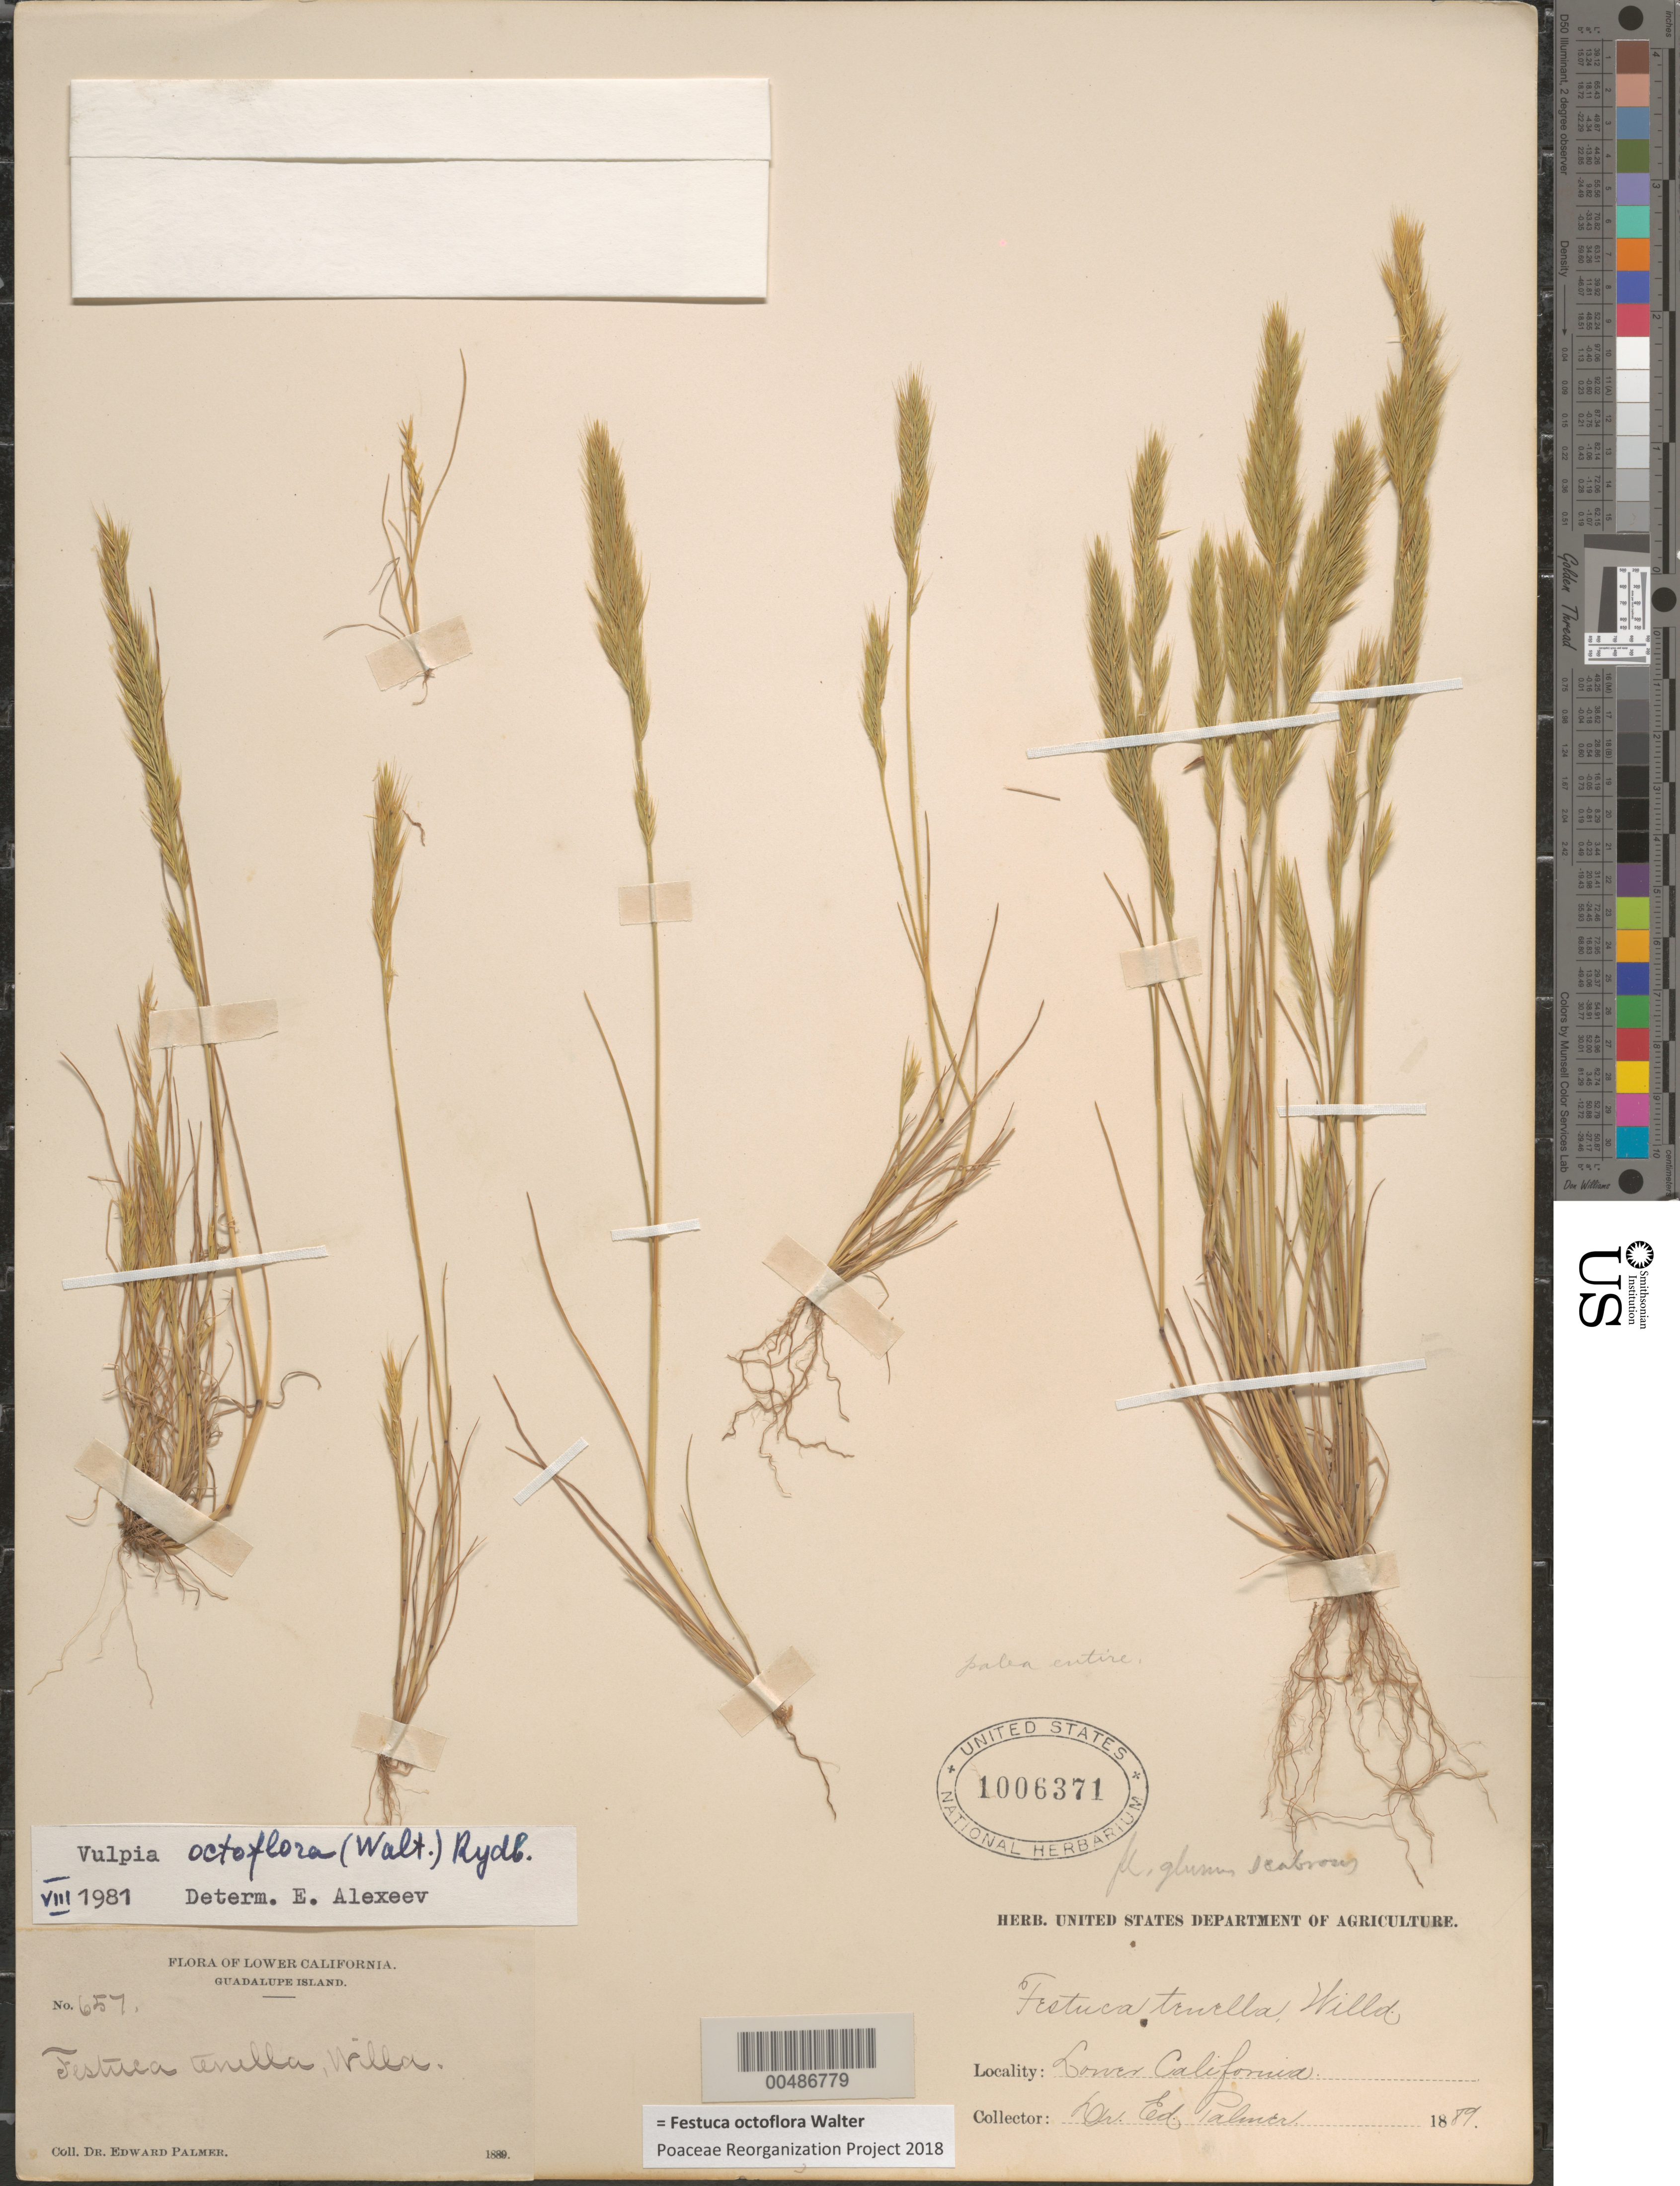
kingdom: Plantae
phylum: Tracheophyta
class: Liliopsida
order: Poales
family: Poaceae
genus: Festuca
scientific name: Festuca octoflora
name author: Walter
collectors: E. Palmer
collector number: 657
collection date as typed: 1889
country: Mexico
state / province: Baja California Norte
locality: Lower California, Guadalupe Island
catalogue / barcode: US 1006371